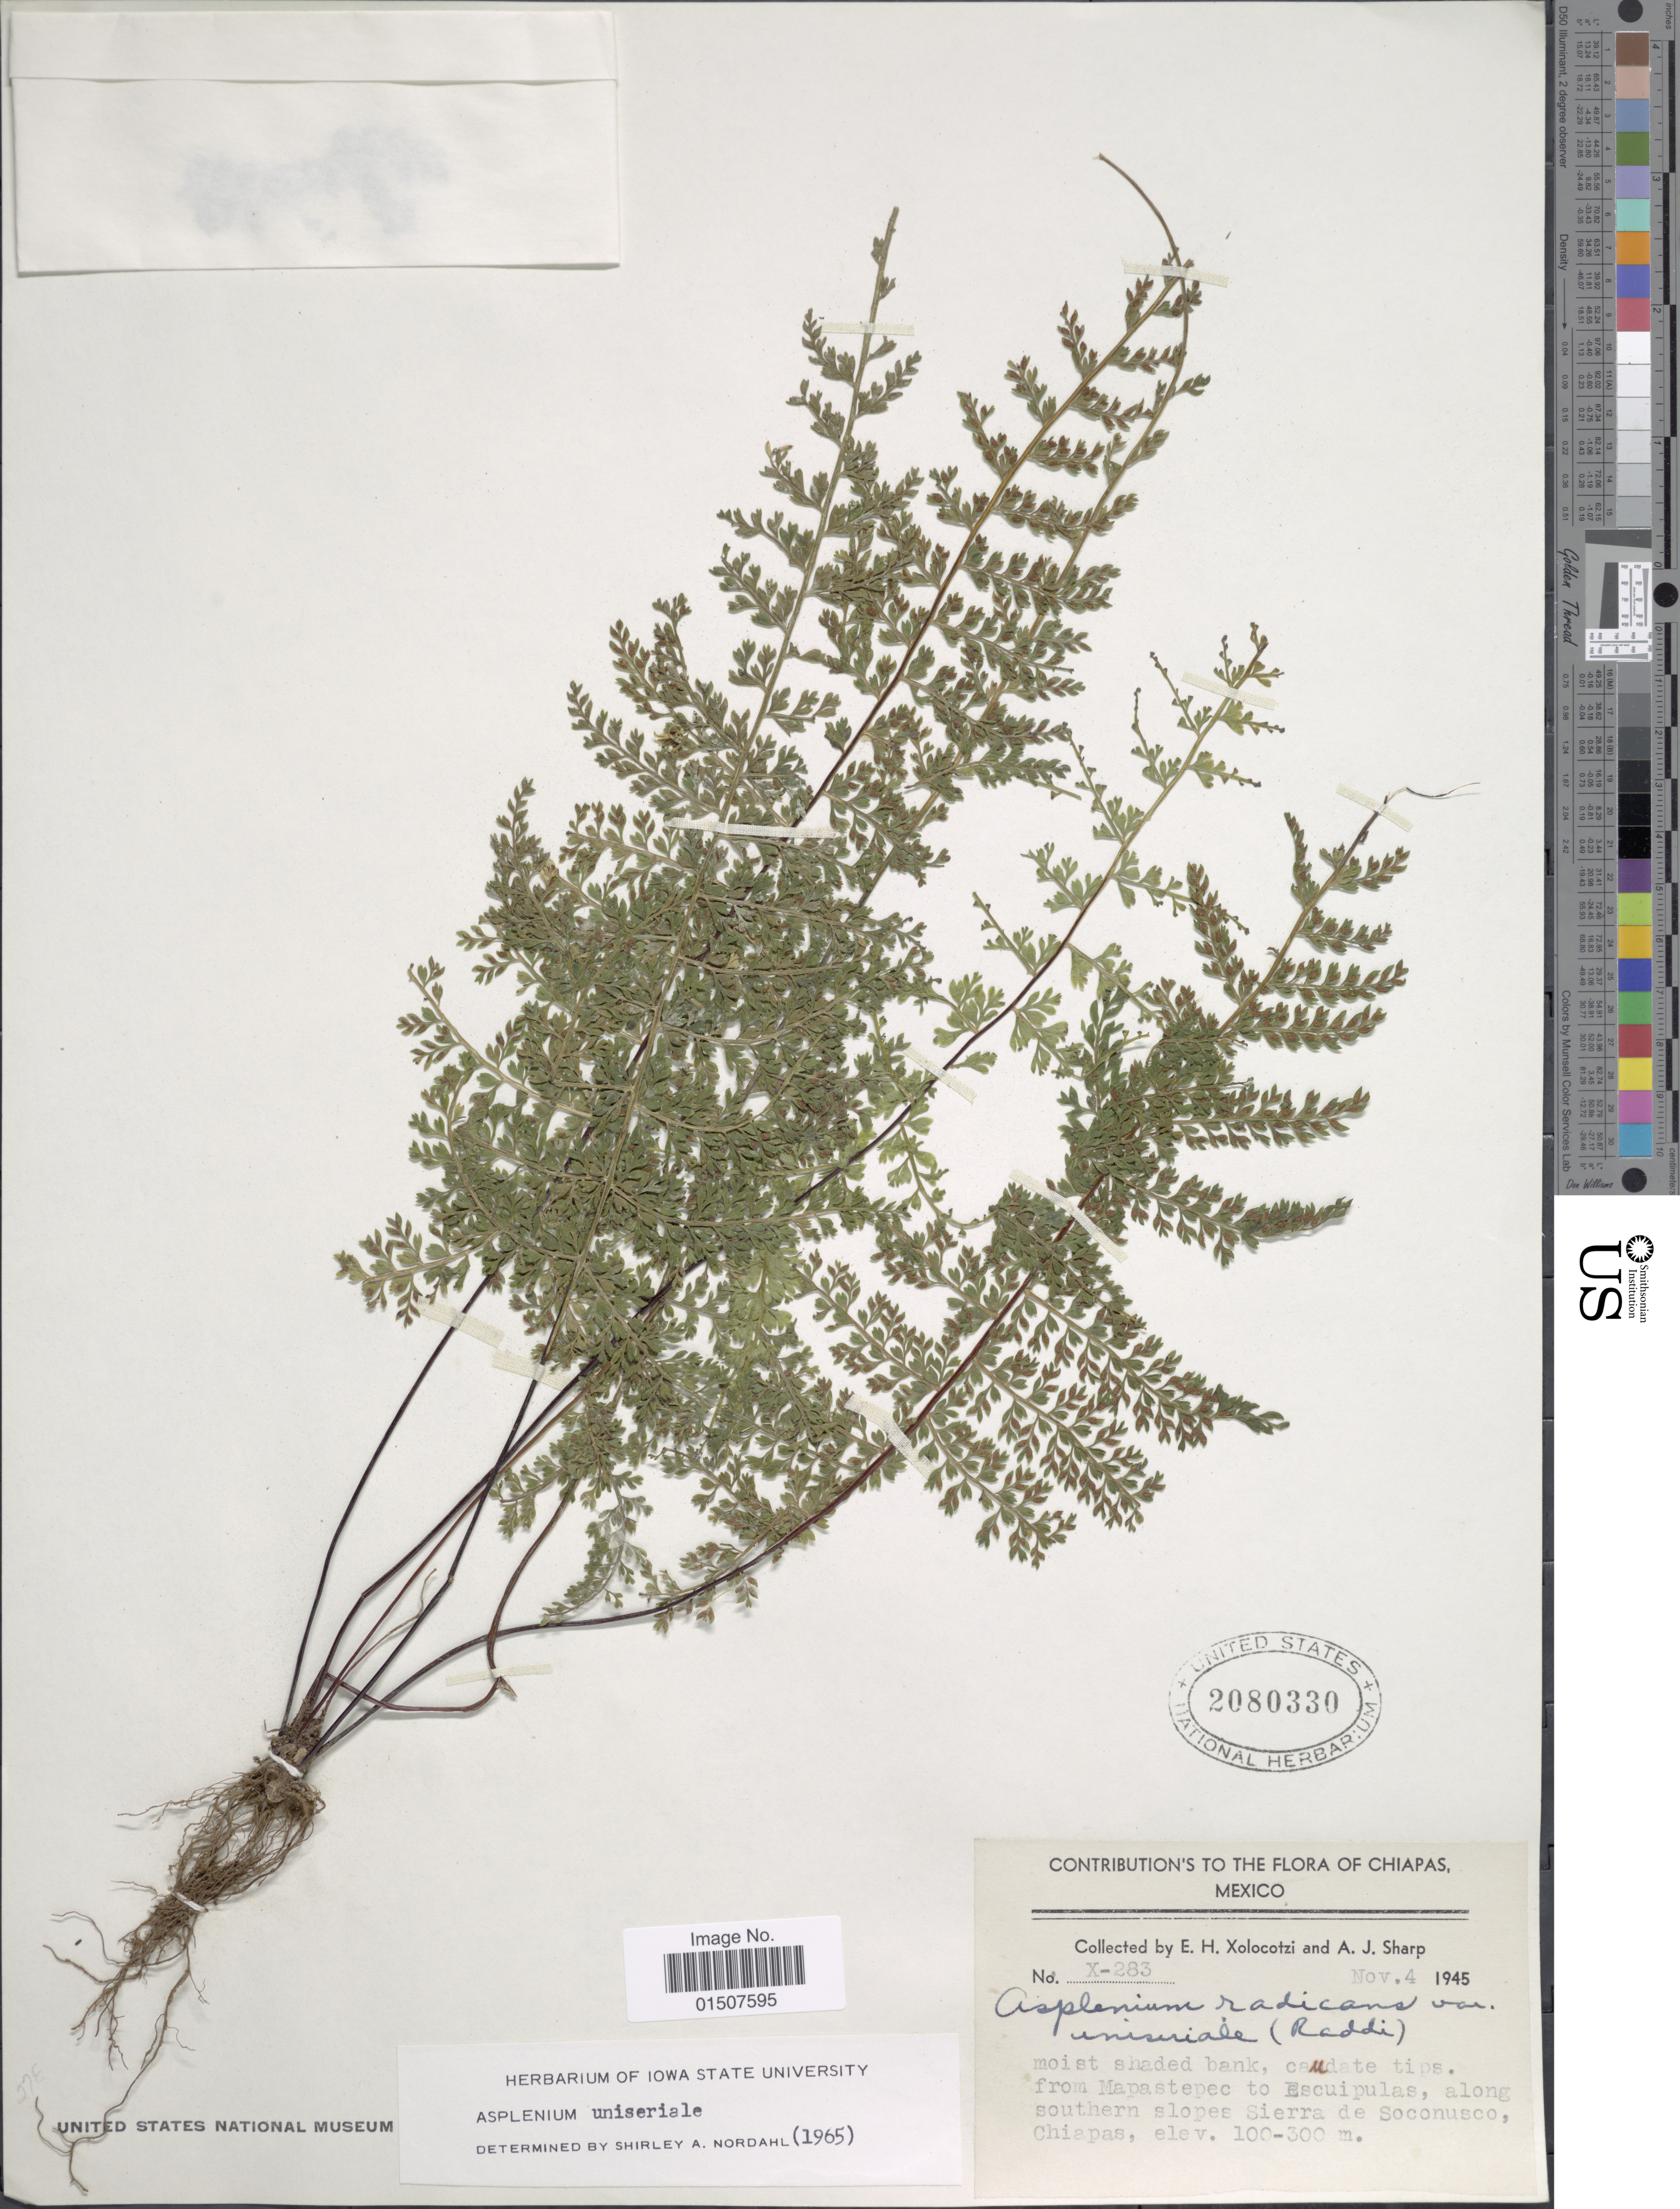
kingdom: Plantae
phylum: Tracheophyta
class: Polypodiopsida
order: Polypodiales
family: Aspleniaceae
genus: Asplenium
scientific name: Asplenium radicans var. alloeopteron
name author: (Kunze ex Klotzsch) Lellinger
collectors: E. Xolocotz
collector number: X-283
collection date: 1945-11-04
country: Mexico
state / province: Chiapas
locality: Moist shades bank, caudate tips. from Mapastepec to Escuipulas, along southern slopes Sierra de Soconusco, Chiapas.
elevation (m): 100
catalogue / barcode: US 2080330